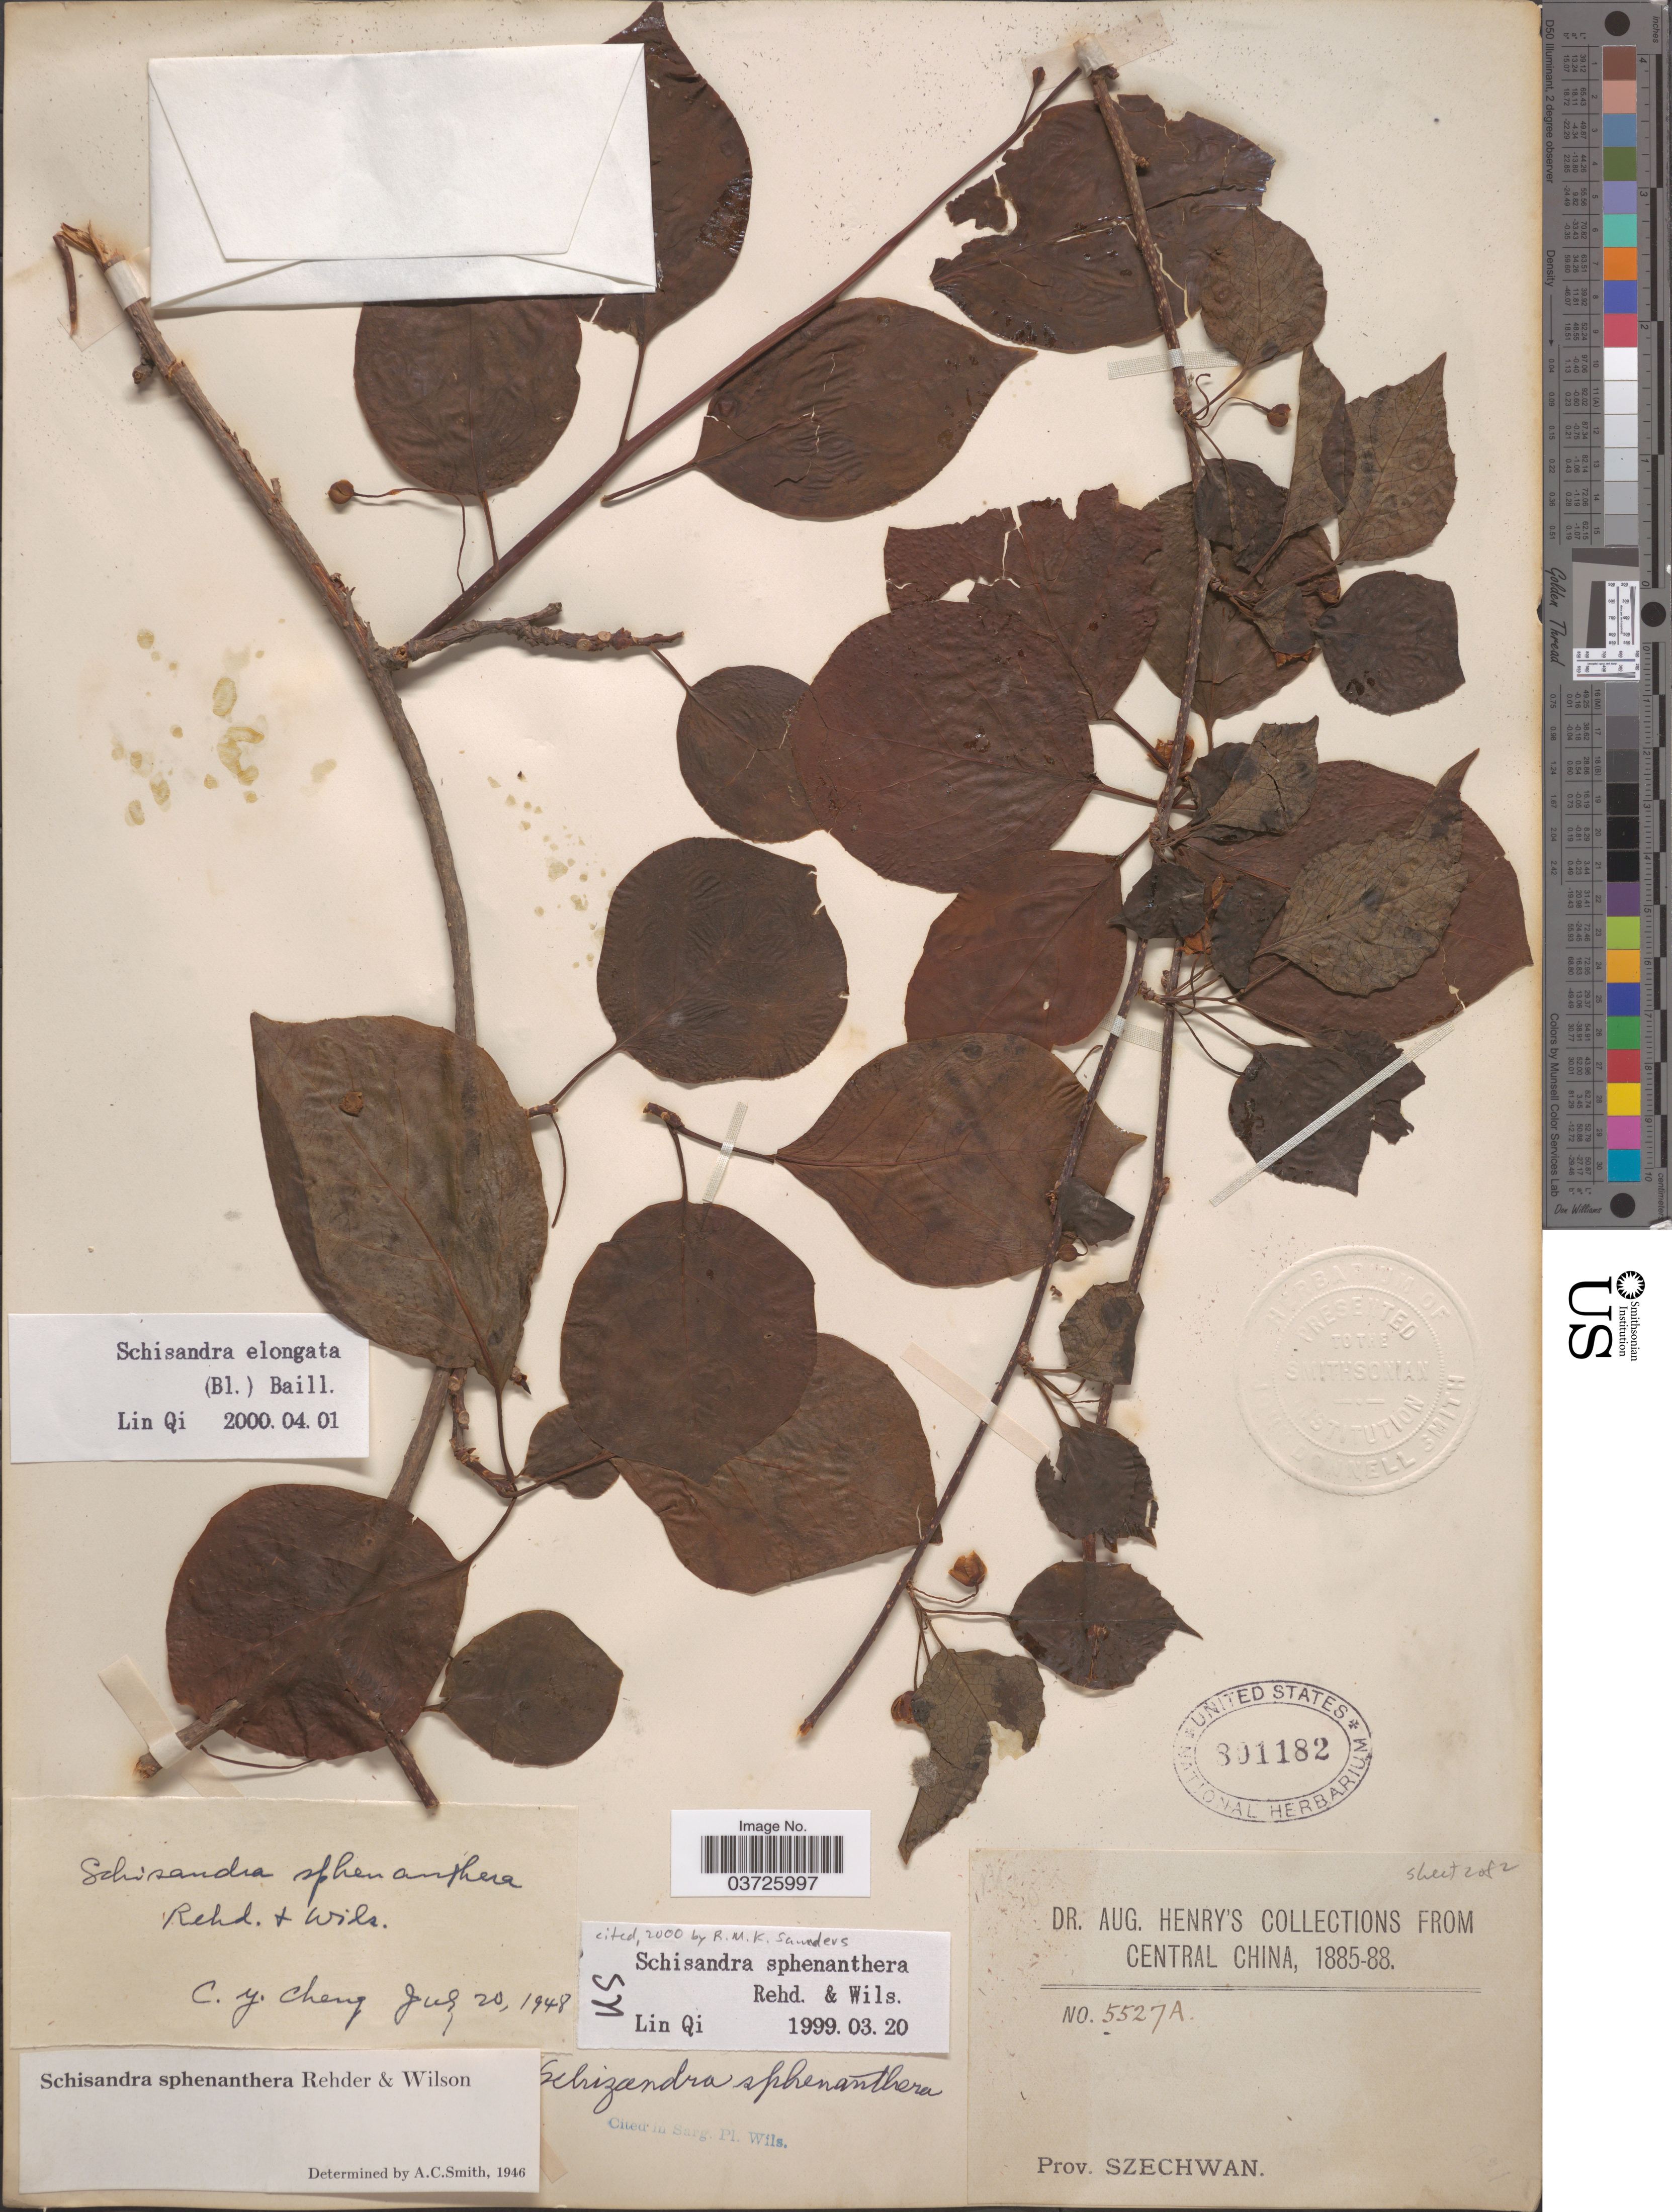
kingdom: Plantae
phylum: Tracheophyta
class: Magnoliopsida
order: Austrobaileyales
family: Schisandraceae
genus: Schisandra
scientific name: Schisandra elongata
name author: (Blume) Baill.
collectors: A. Henry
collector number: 5527 A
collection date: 1885/1888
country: China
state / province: Sichuan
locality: Central China. Prov. Szechwan.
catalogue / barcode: US 801182